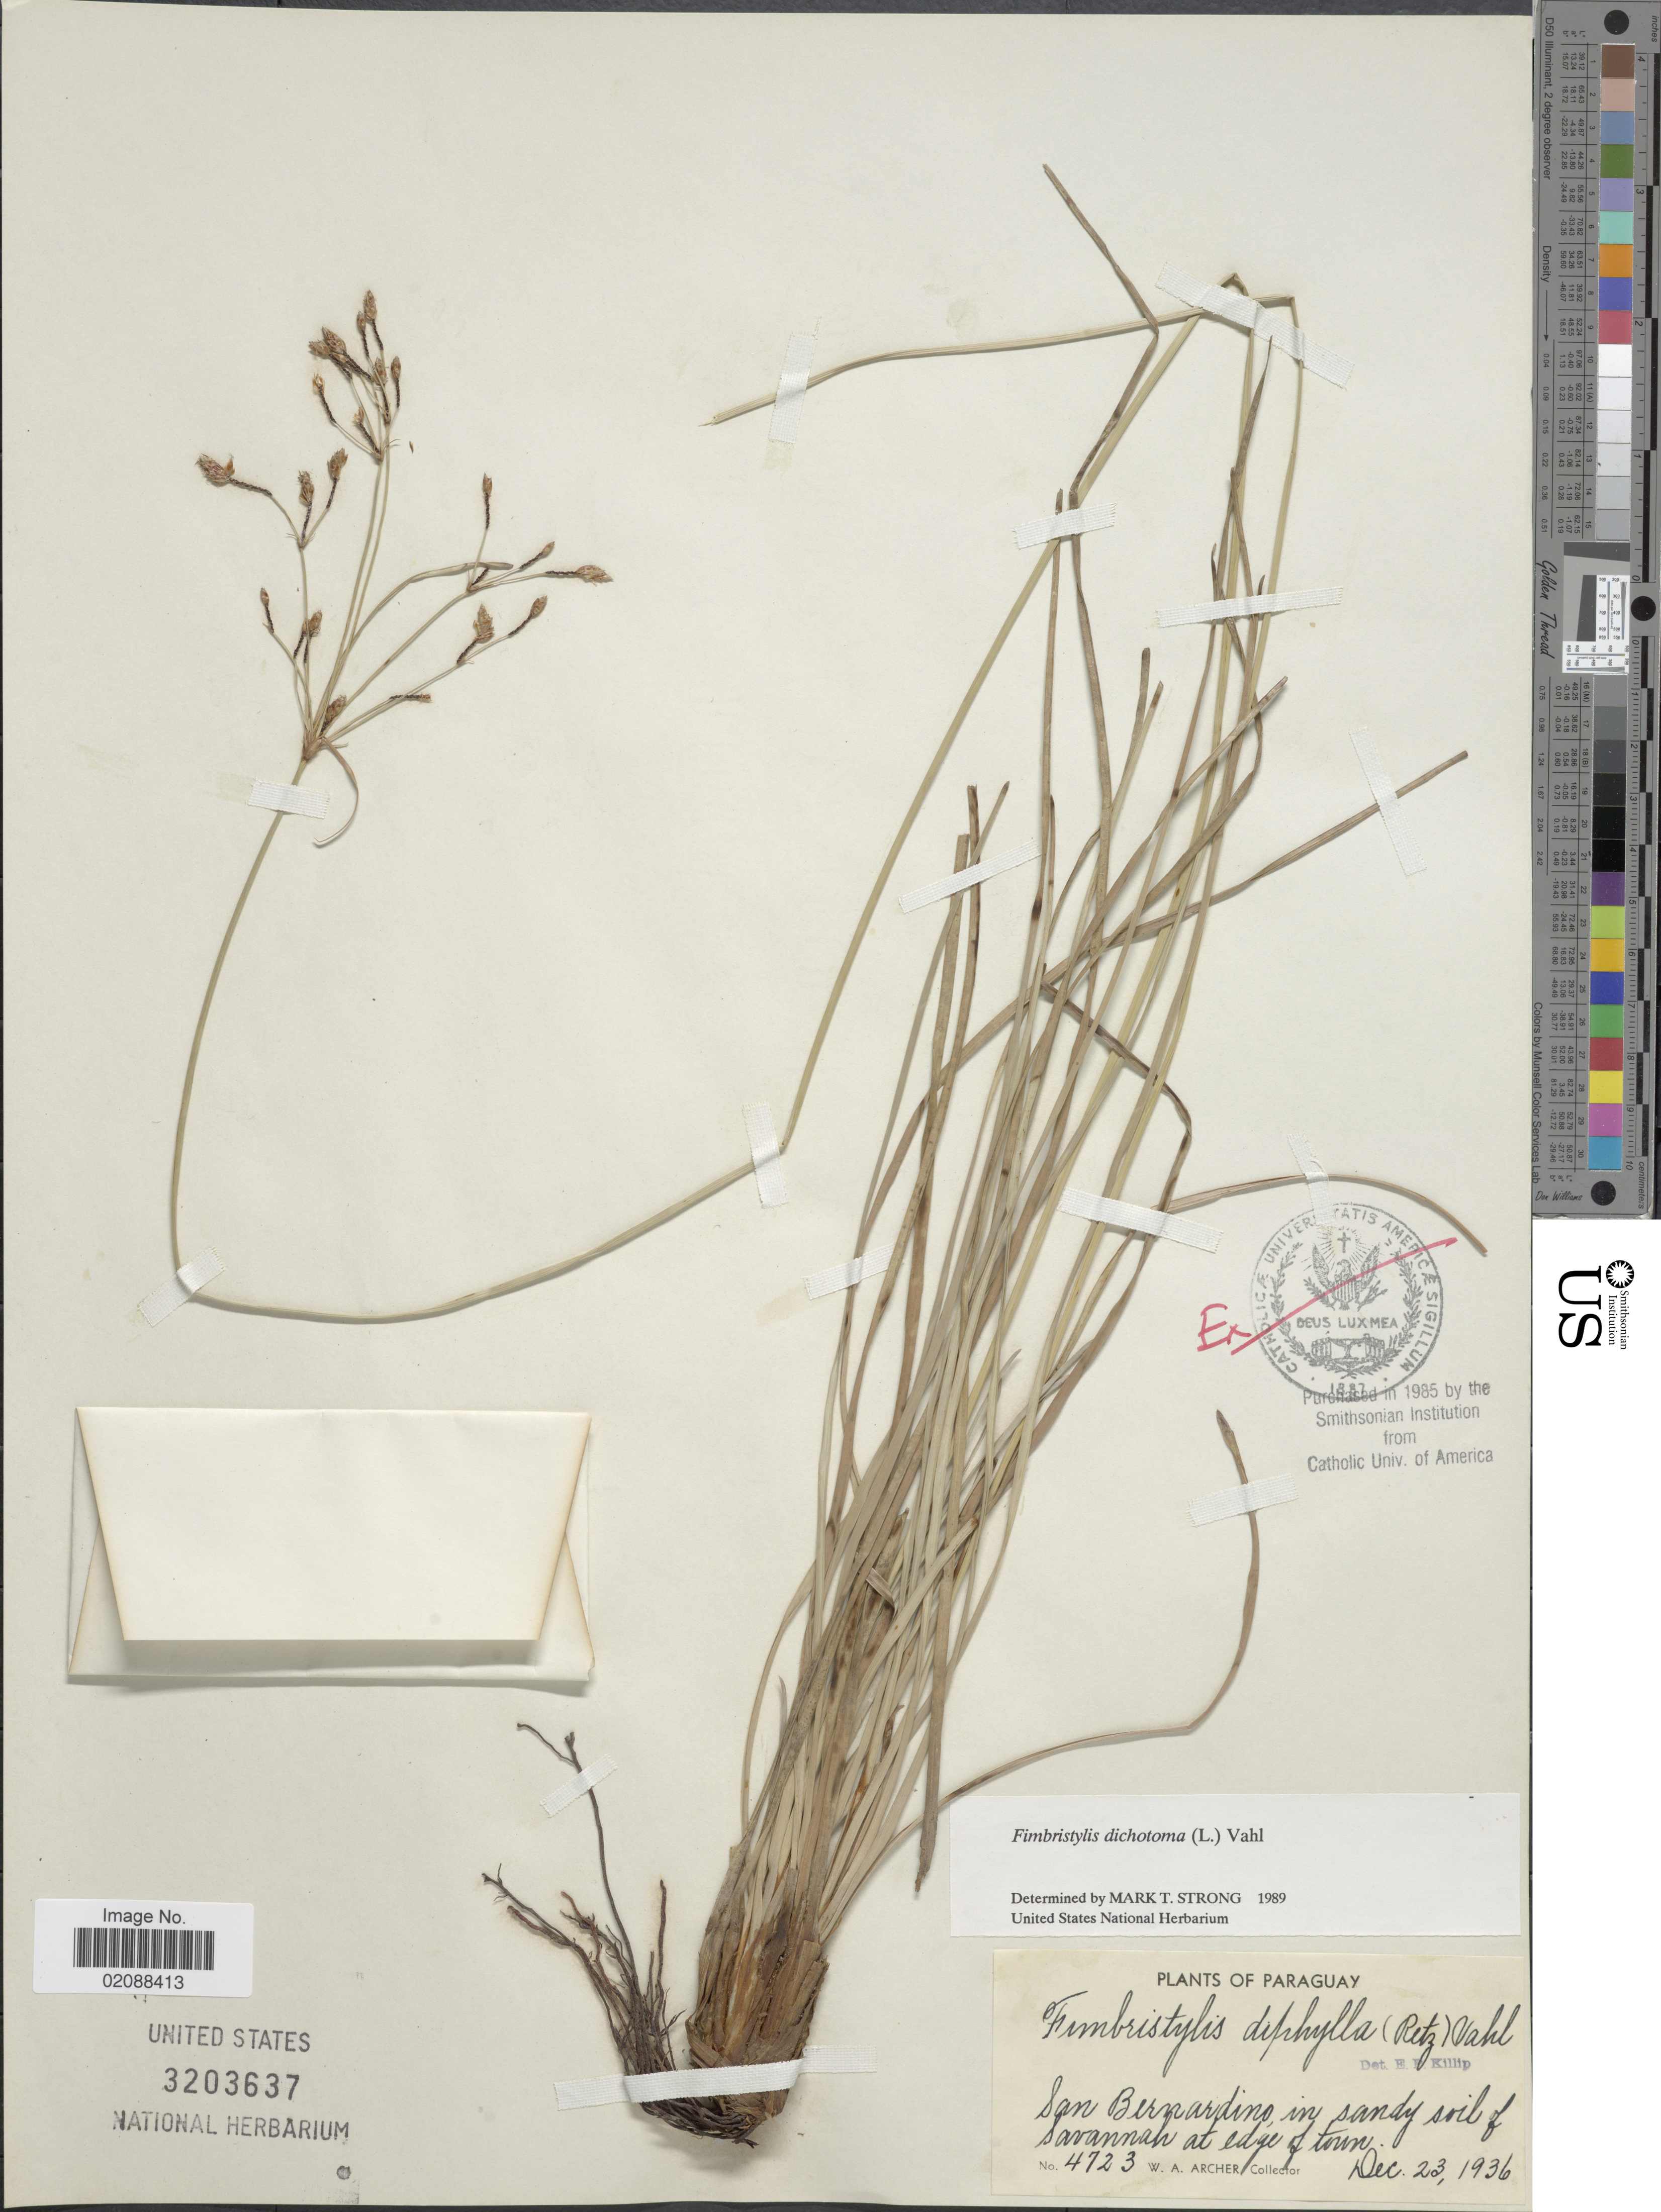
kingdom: Plantae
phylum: Tracheophyta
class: Liliopsida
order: Poales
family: Cyperaceae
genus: Fimbristylis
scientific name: Fimbristylis dichotoma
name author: (L.) Vahl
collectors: W. A. Archer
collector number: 4723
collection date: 1936-12-23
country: Paraguay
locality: San Bernardino, in sandy soil of savannah at edge of toun.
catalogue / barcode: US 3203637